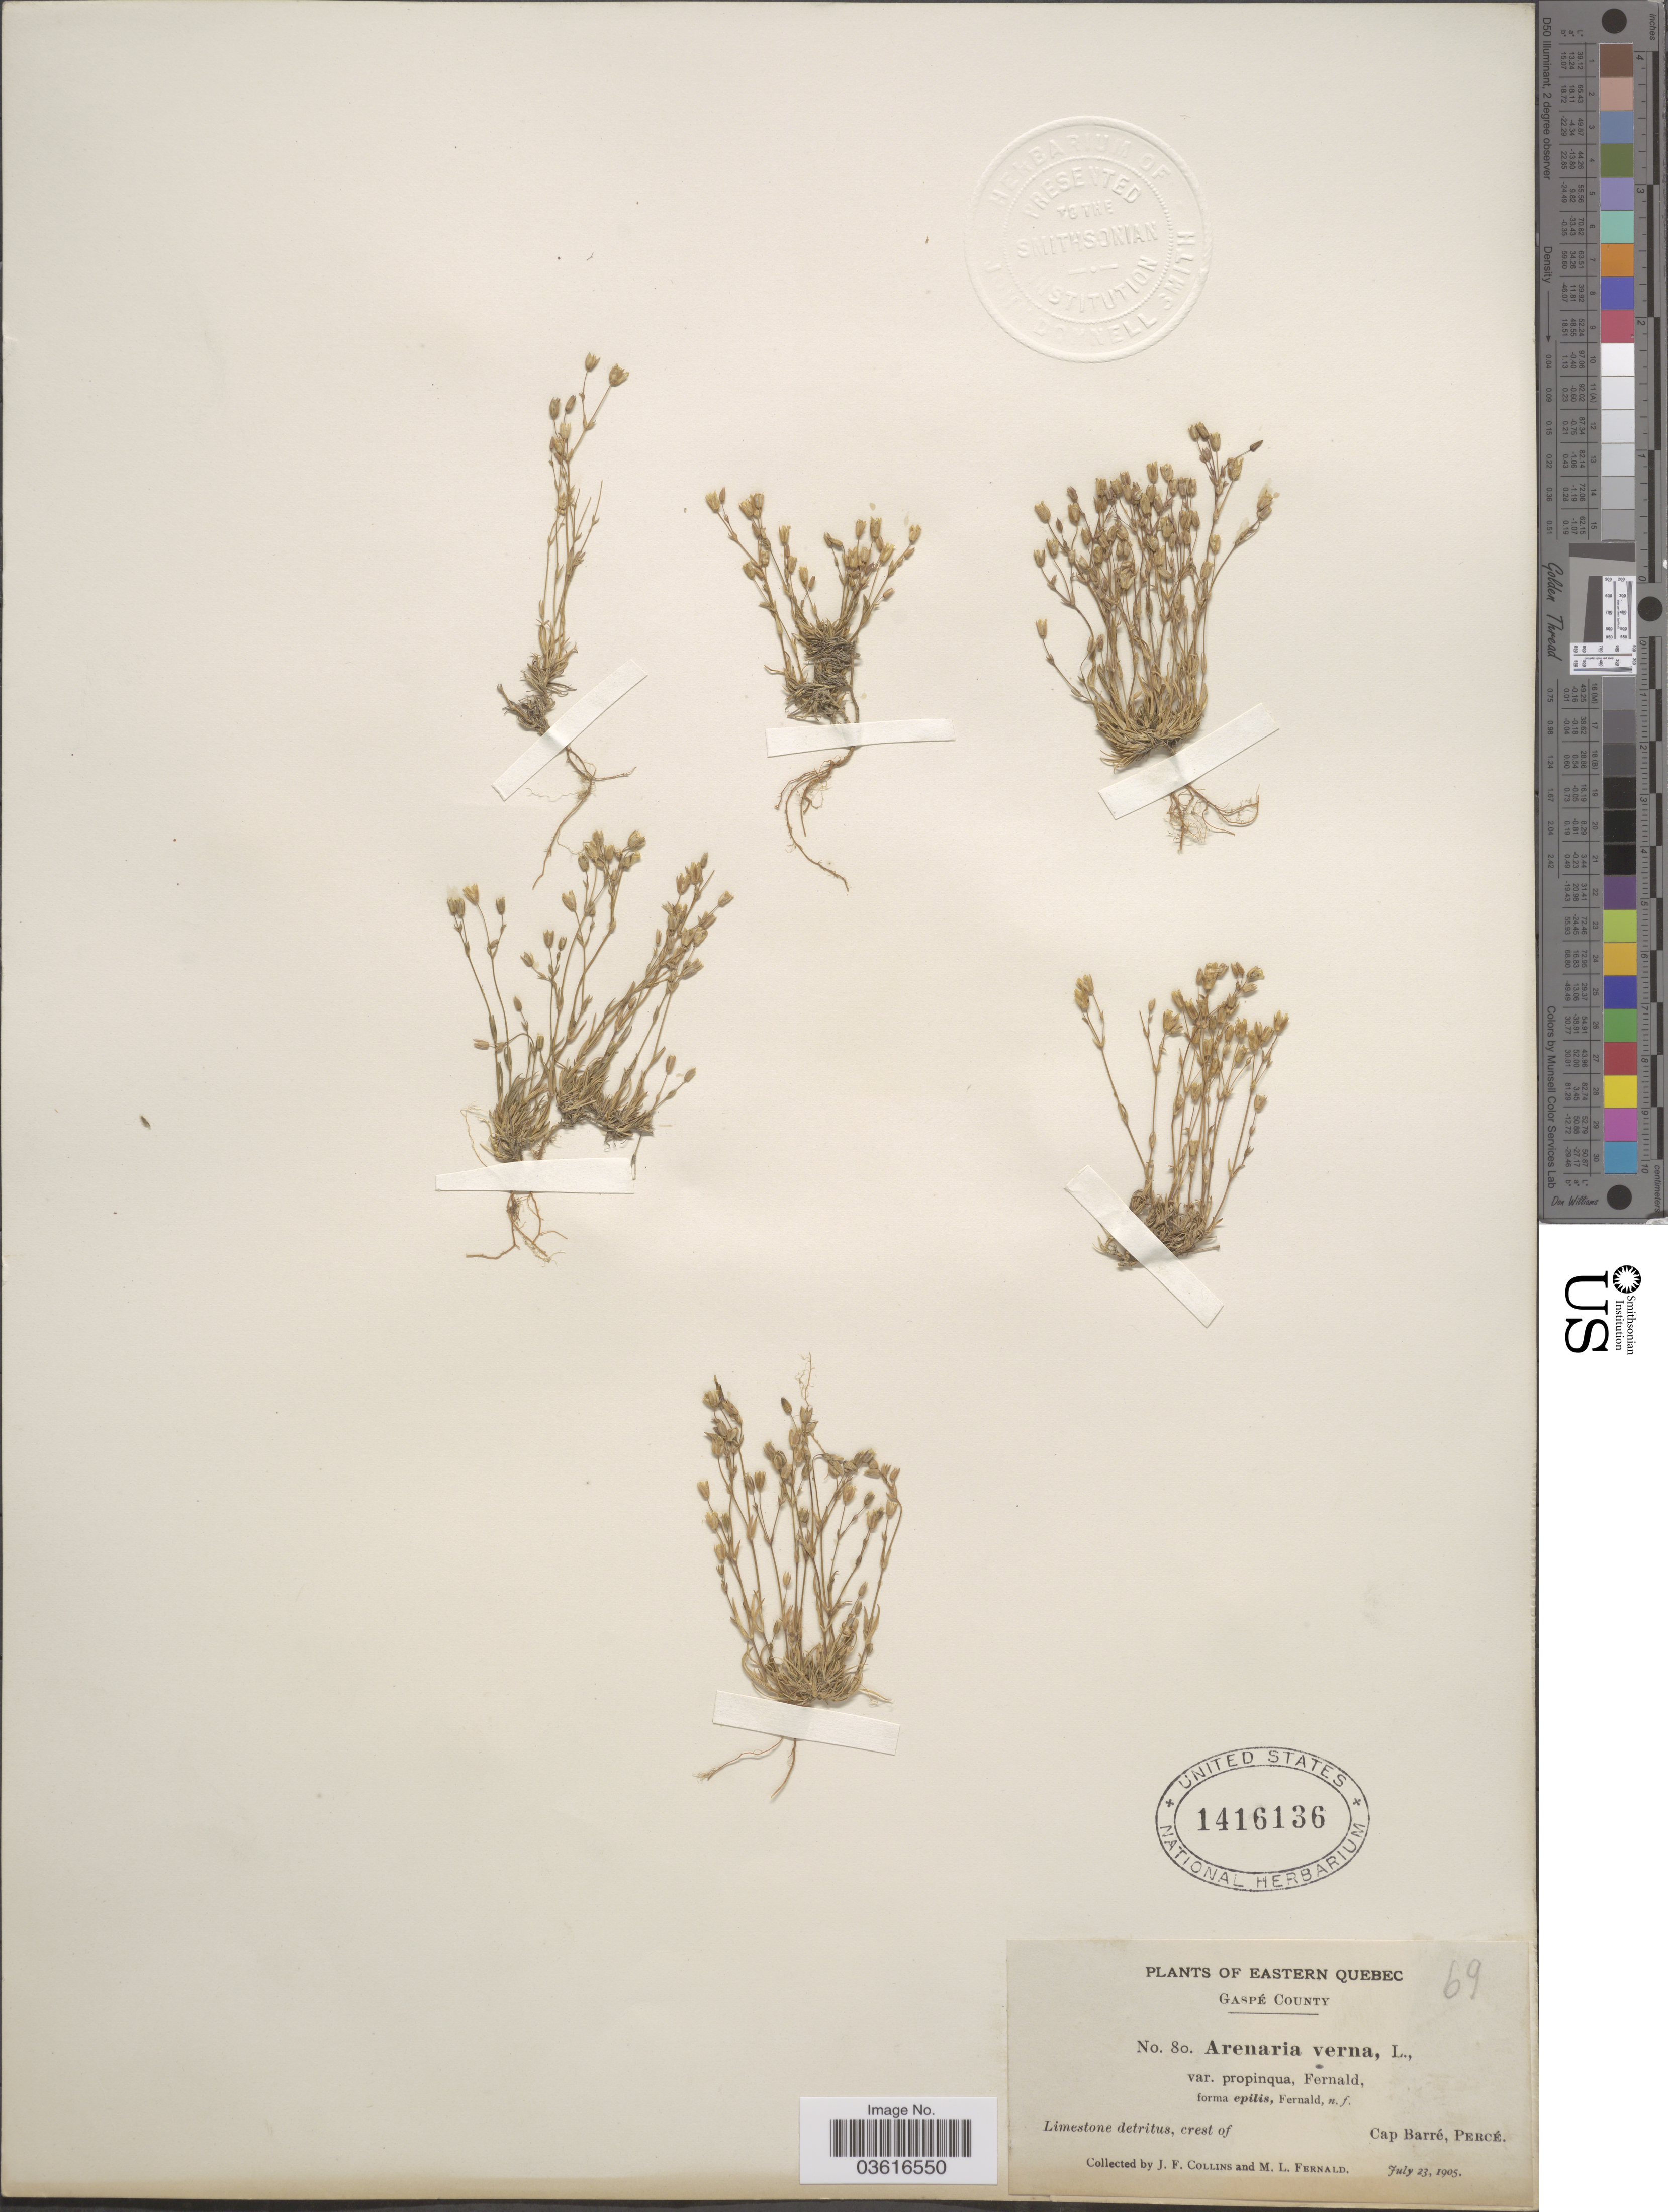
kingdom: Plantae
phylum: Tracheophyta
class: Magnoliopsida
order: Caryophyllales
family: Caryophyllaceae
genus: Minuartia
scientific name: Minuartia propinqua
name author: (Richardson) House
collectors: J. Collins & M. L. Fernald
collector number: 80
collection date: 1905-07-23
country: Canada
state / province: Quebec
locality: Eastern Quebec. Gaspé County. Crest of Cap Barré, Percé.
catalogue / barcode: US 1416136